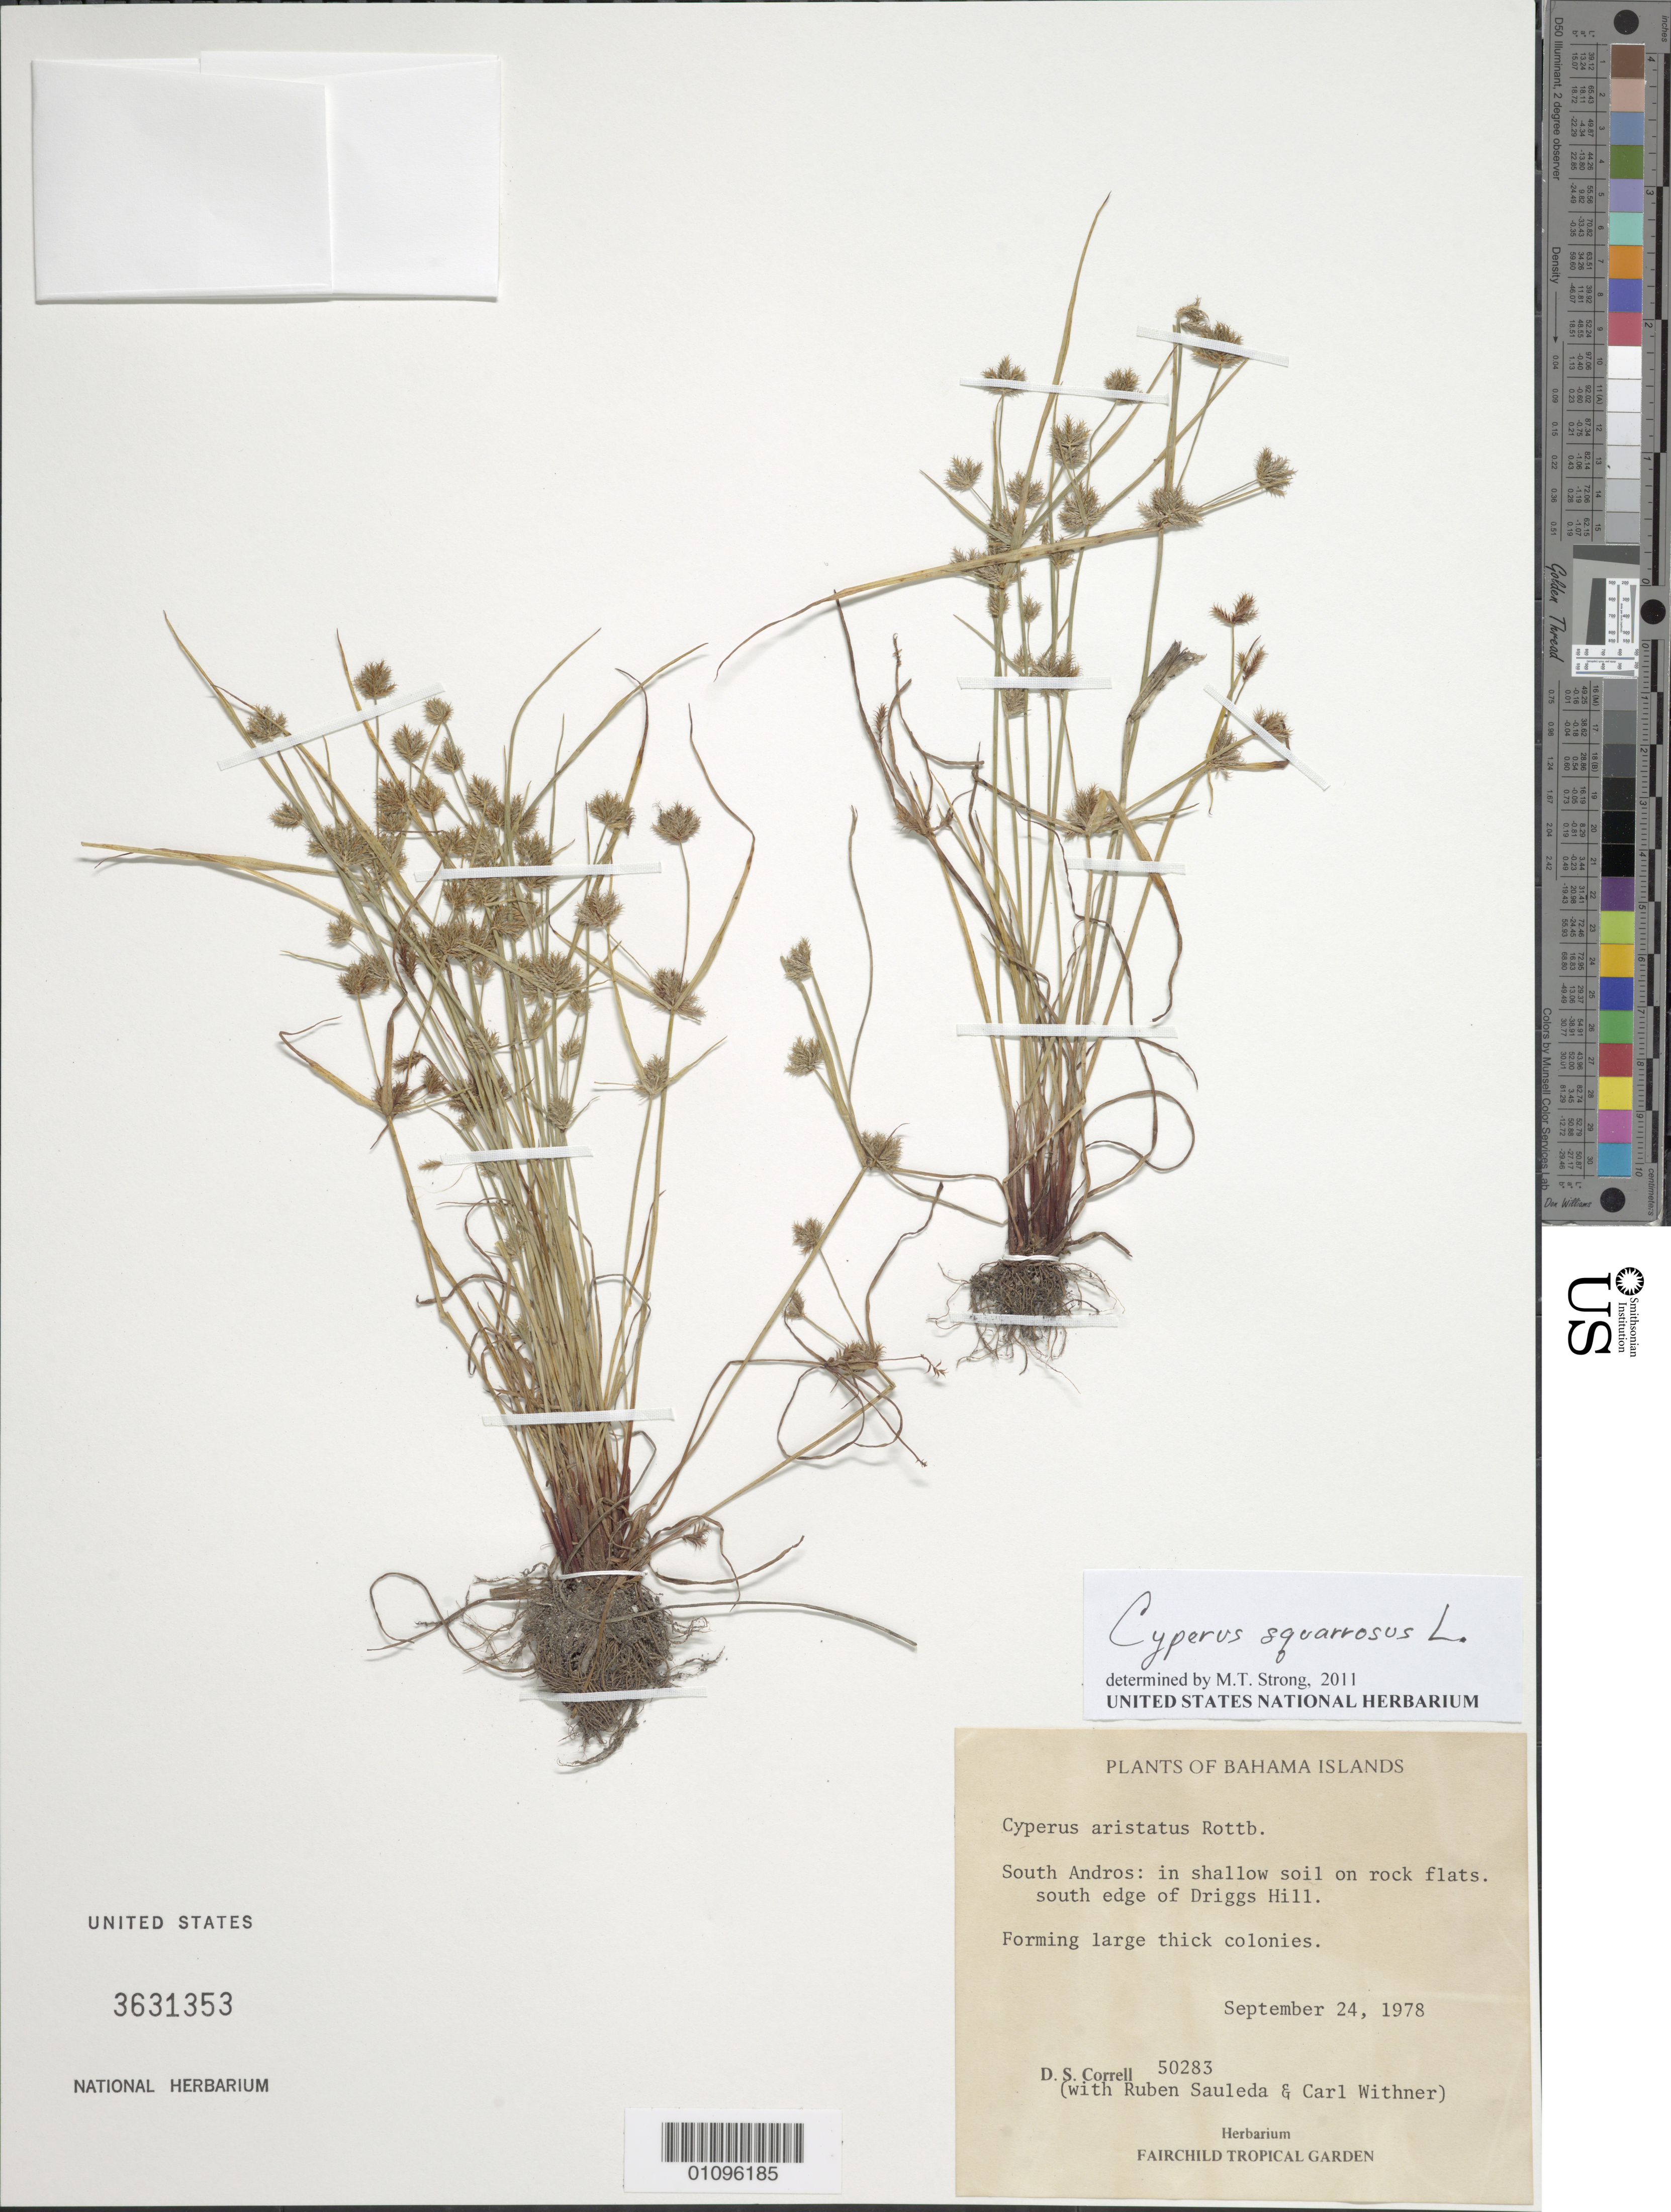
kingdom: Plantae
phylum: Tracheophyta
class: Liliopsida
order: Poales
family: Cyperaceae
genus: Cyperus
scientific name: Cyperus squarrosus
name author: L.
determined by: Strong, M. T., (US), Smithsonian Institution - National Museum of Natural History (UNITED STATES)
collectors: D. S. Correll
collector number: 50283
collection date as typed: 24 Sep 1978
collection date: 1978-09-24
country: Bahamas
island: South Andros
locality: Driggs Hill, S edge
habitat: In shallow soil on rock flats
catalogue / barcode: US 3631353